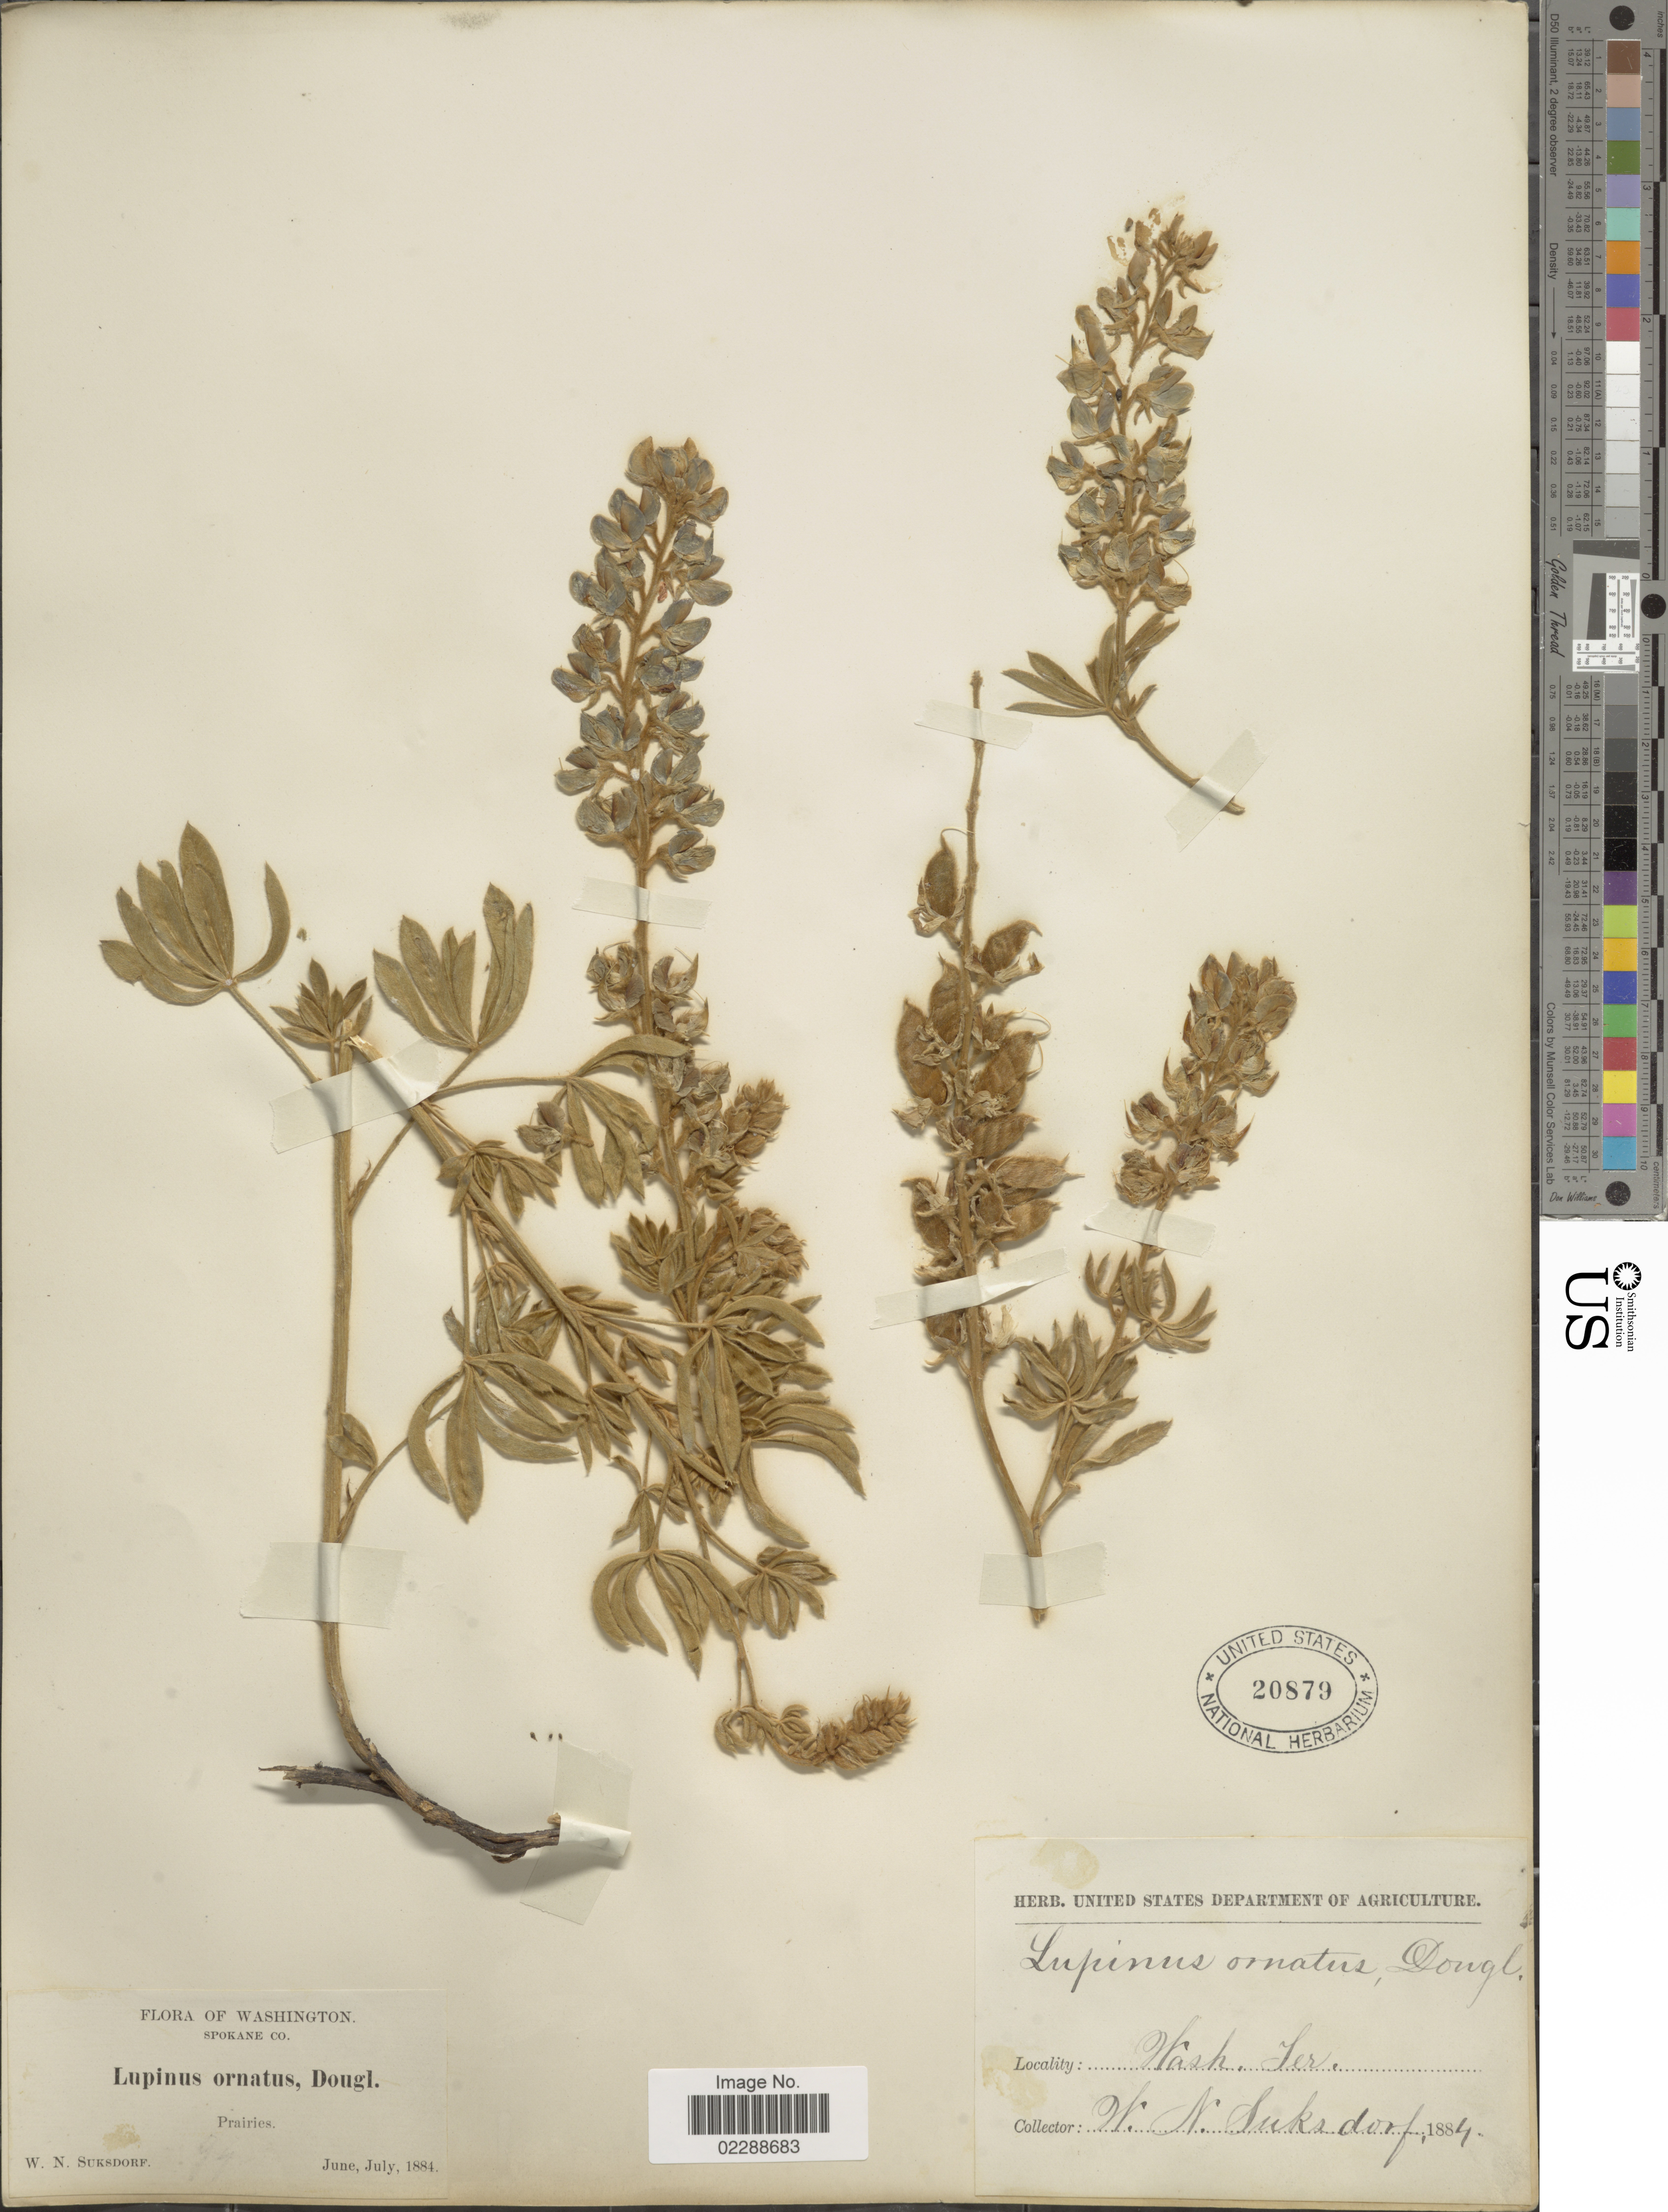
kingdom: Plantae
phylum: Tracheophyta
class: Magnoliopsida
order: Fabales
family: Fabaceae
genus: Lupinus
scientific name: Lupinus sp.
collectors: W. N. Suksdorf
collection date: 1884-06/1884-07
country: United States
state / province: Washington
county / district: Spokane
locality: Wash. Terr., Spokane Co.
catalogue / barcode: US 20879